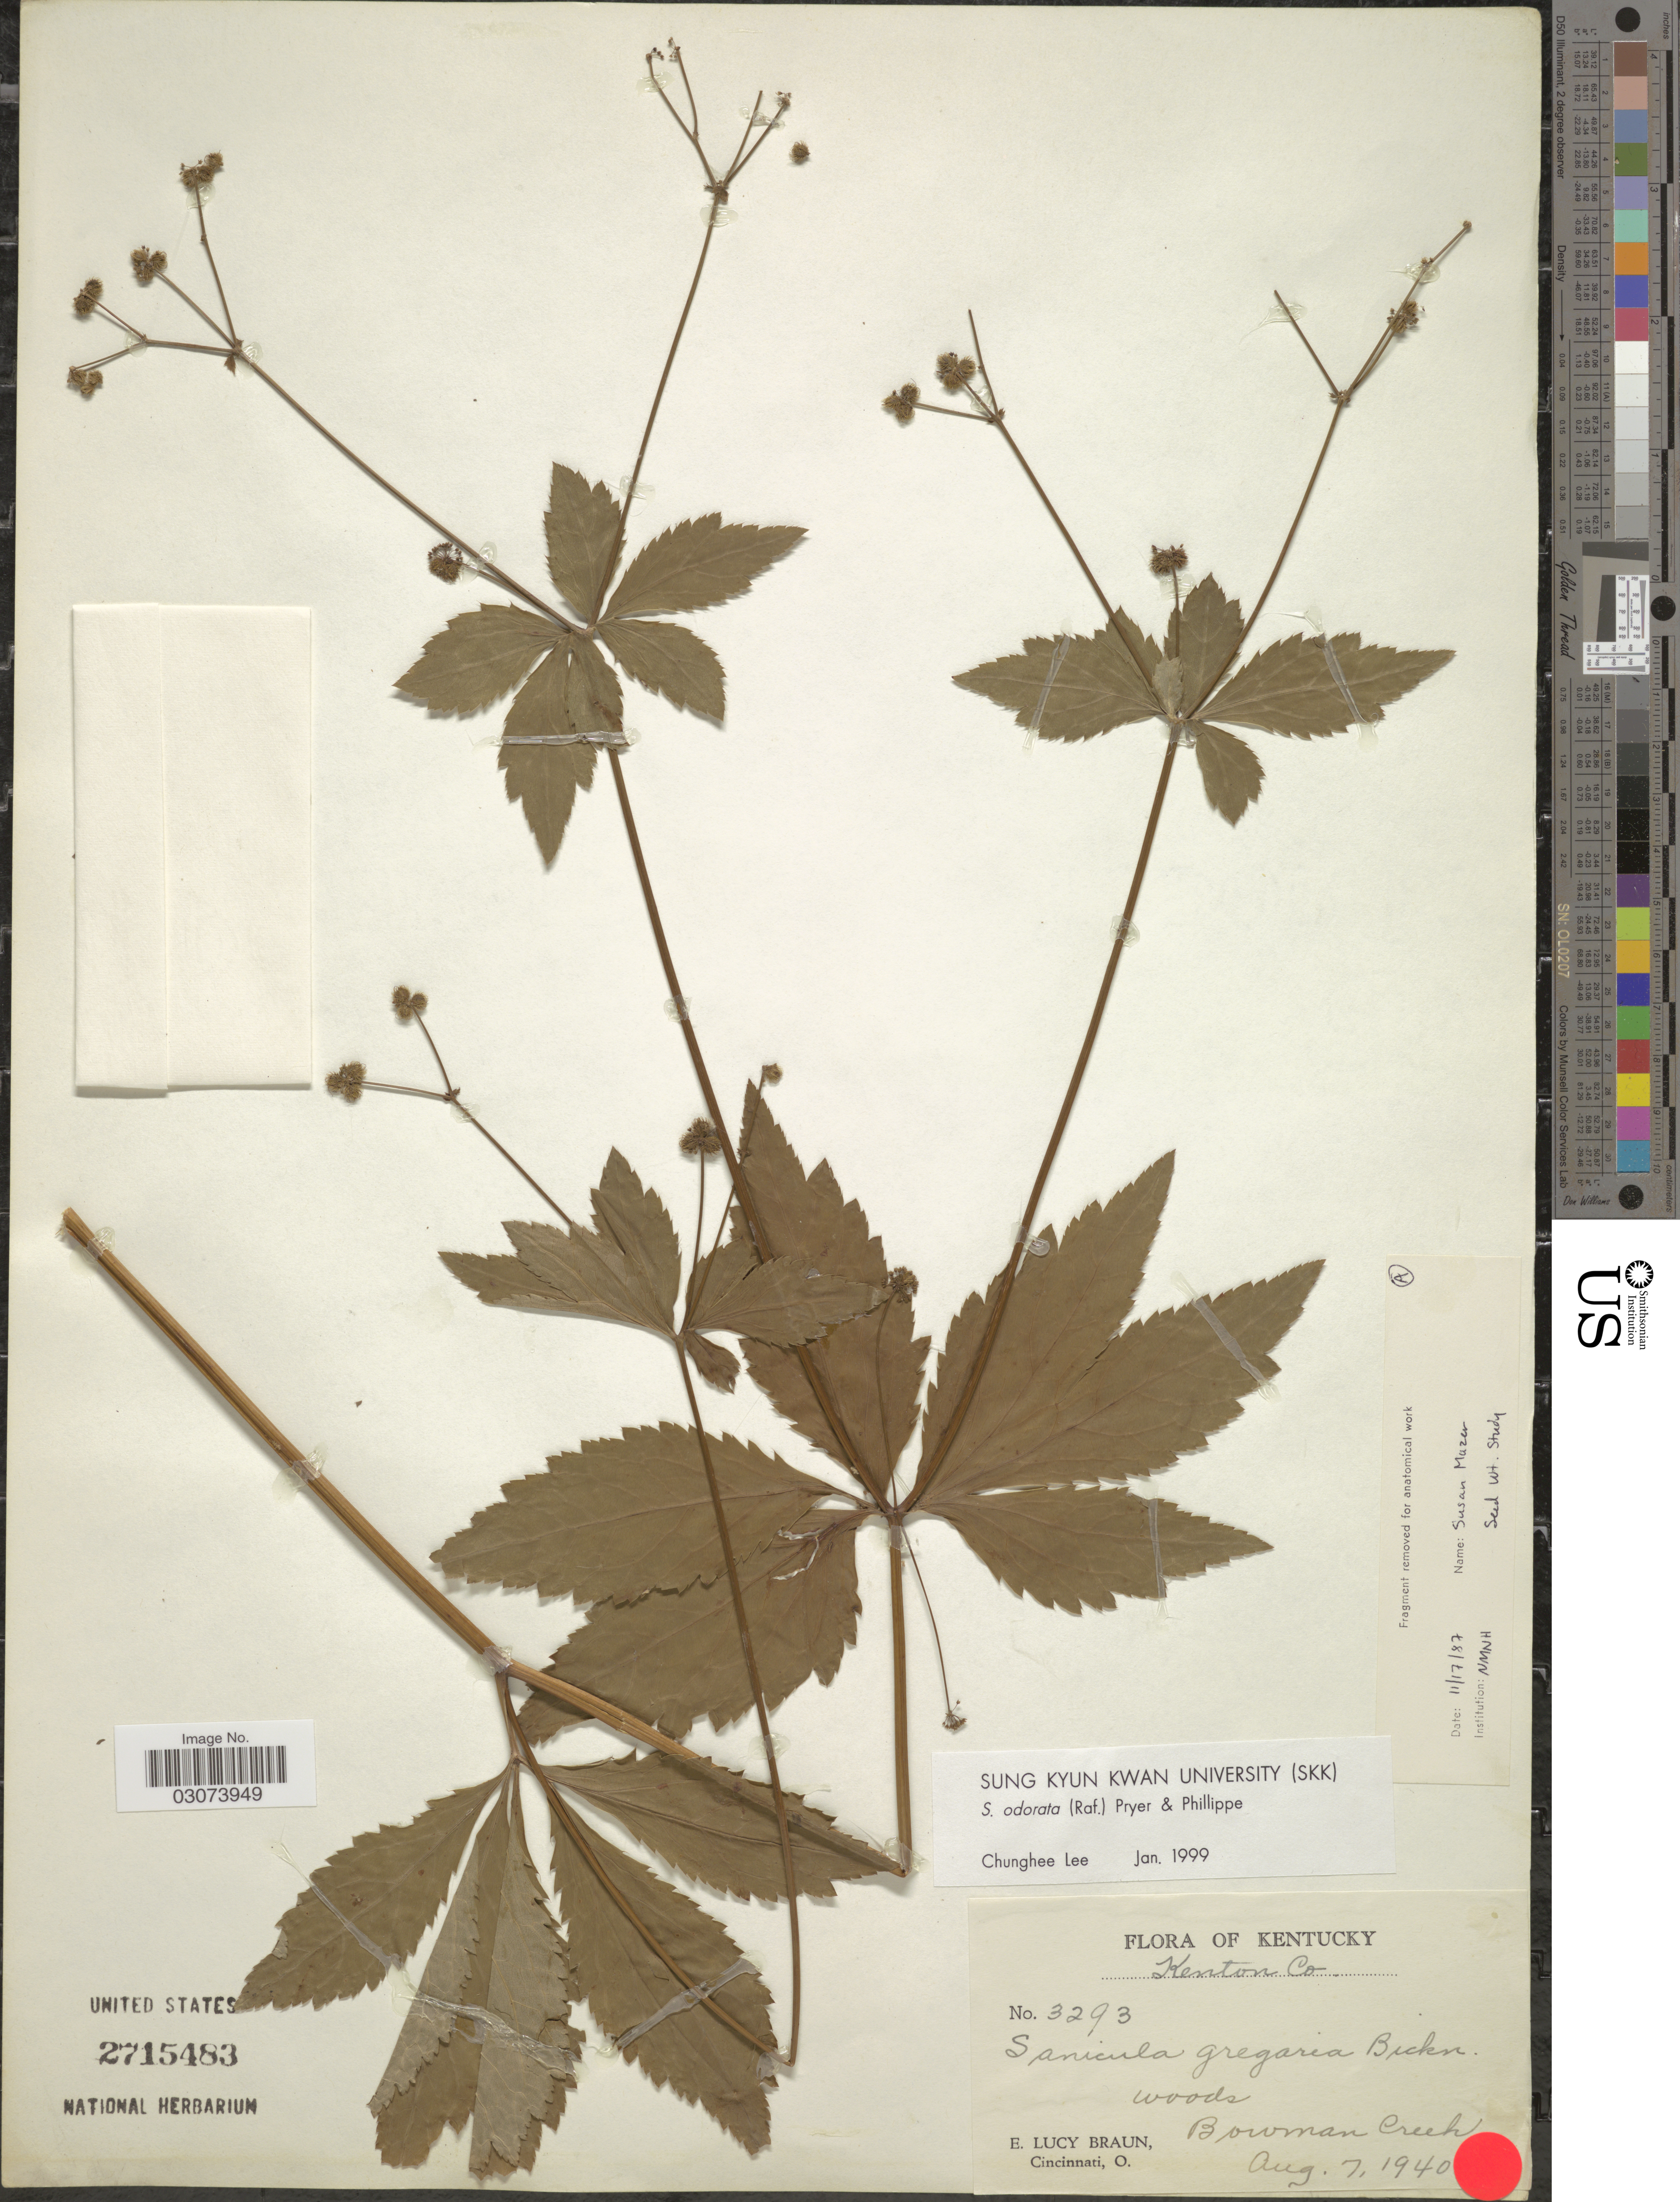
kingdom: Plantae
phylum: Tracheophyta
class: Magnoliopsida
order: Apiales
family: Apiaceae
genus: Sanicula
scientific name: Sanicula odorata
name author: (Raf.) Pryer & Phillippe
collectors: E. L. Braun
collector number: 3293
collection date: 1940-08-07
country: United States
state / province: Kentucky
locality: Kenton Co. Bowman Creek.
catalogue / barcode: US 2715483